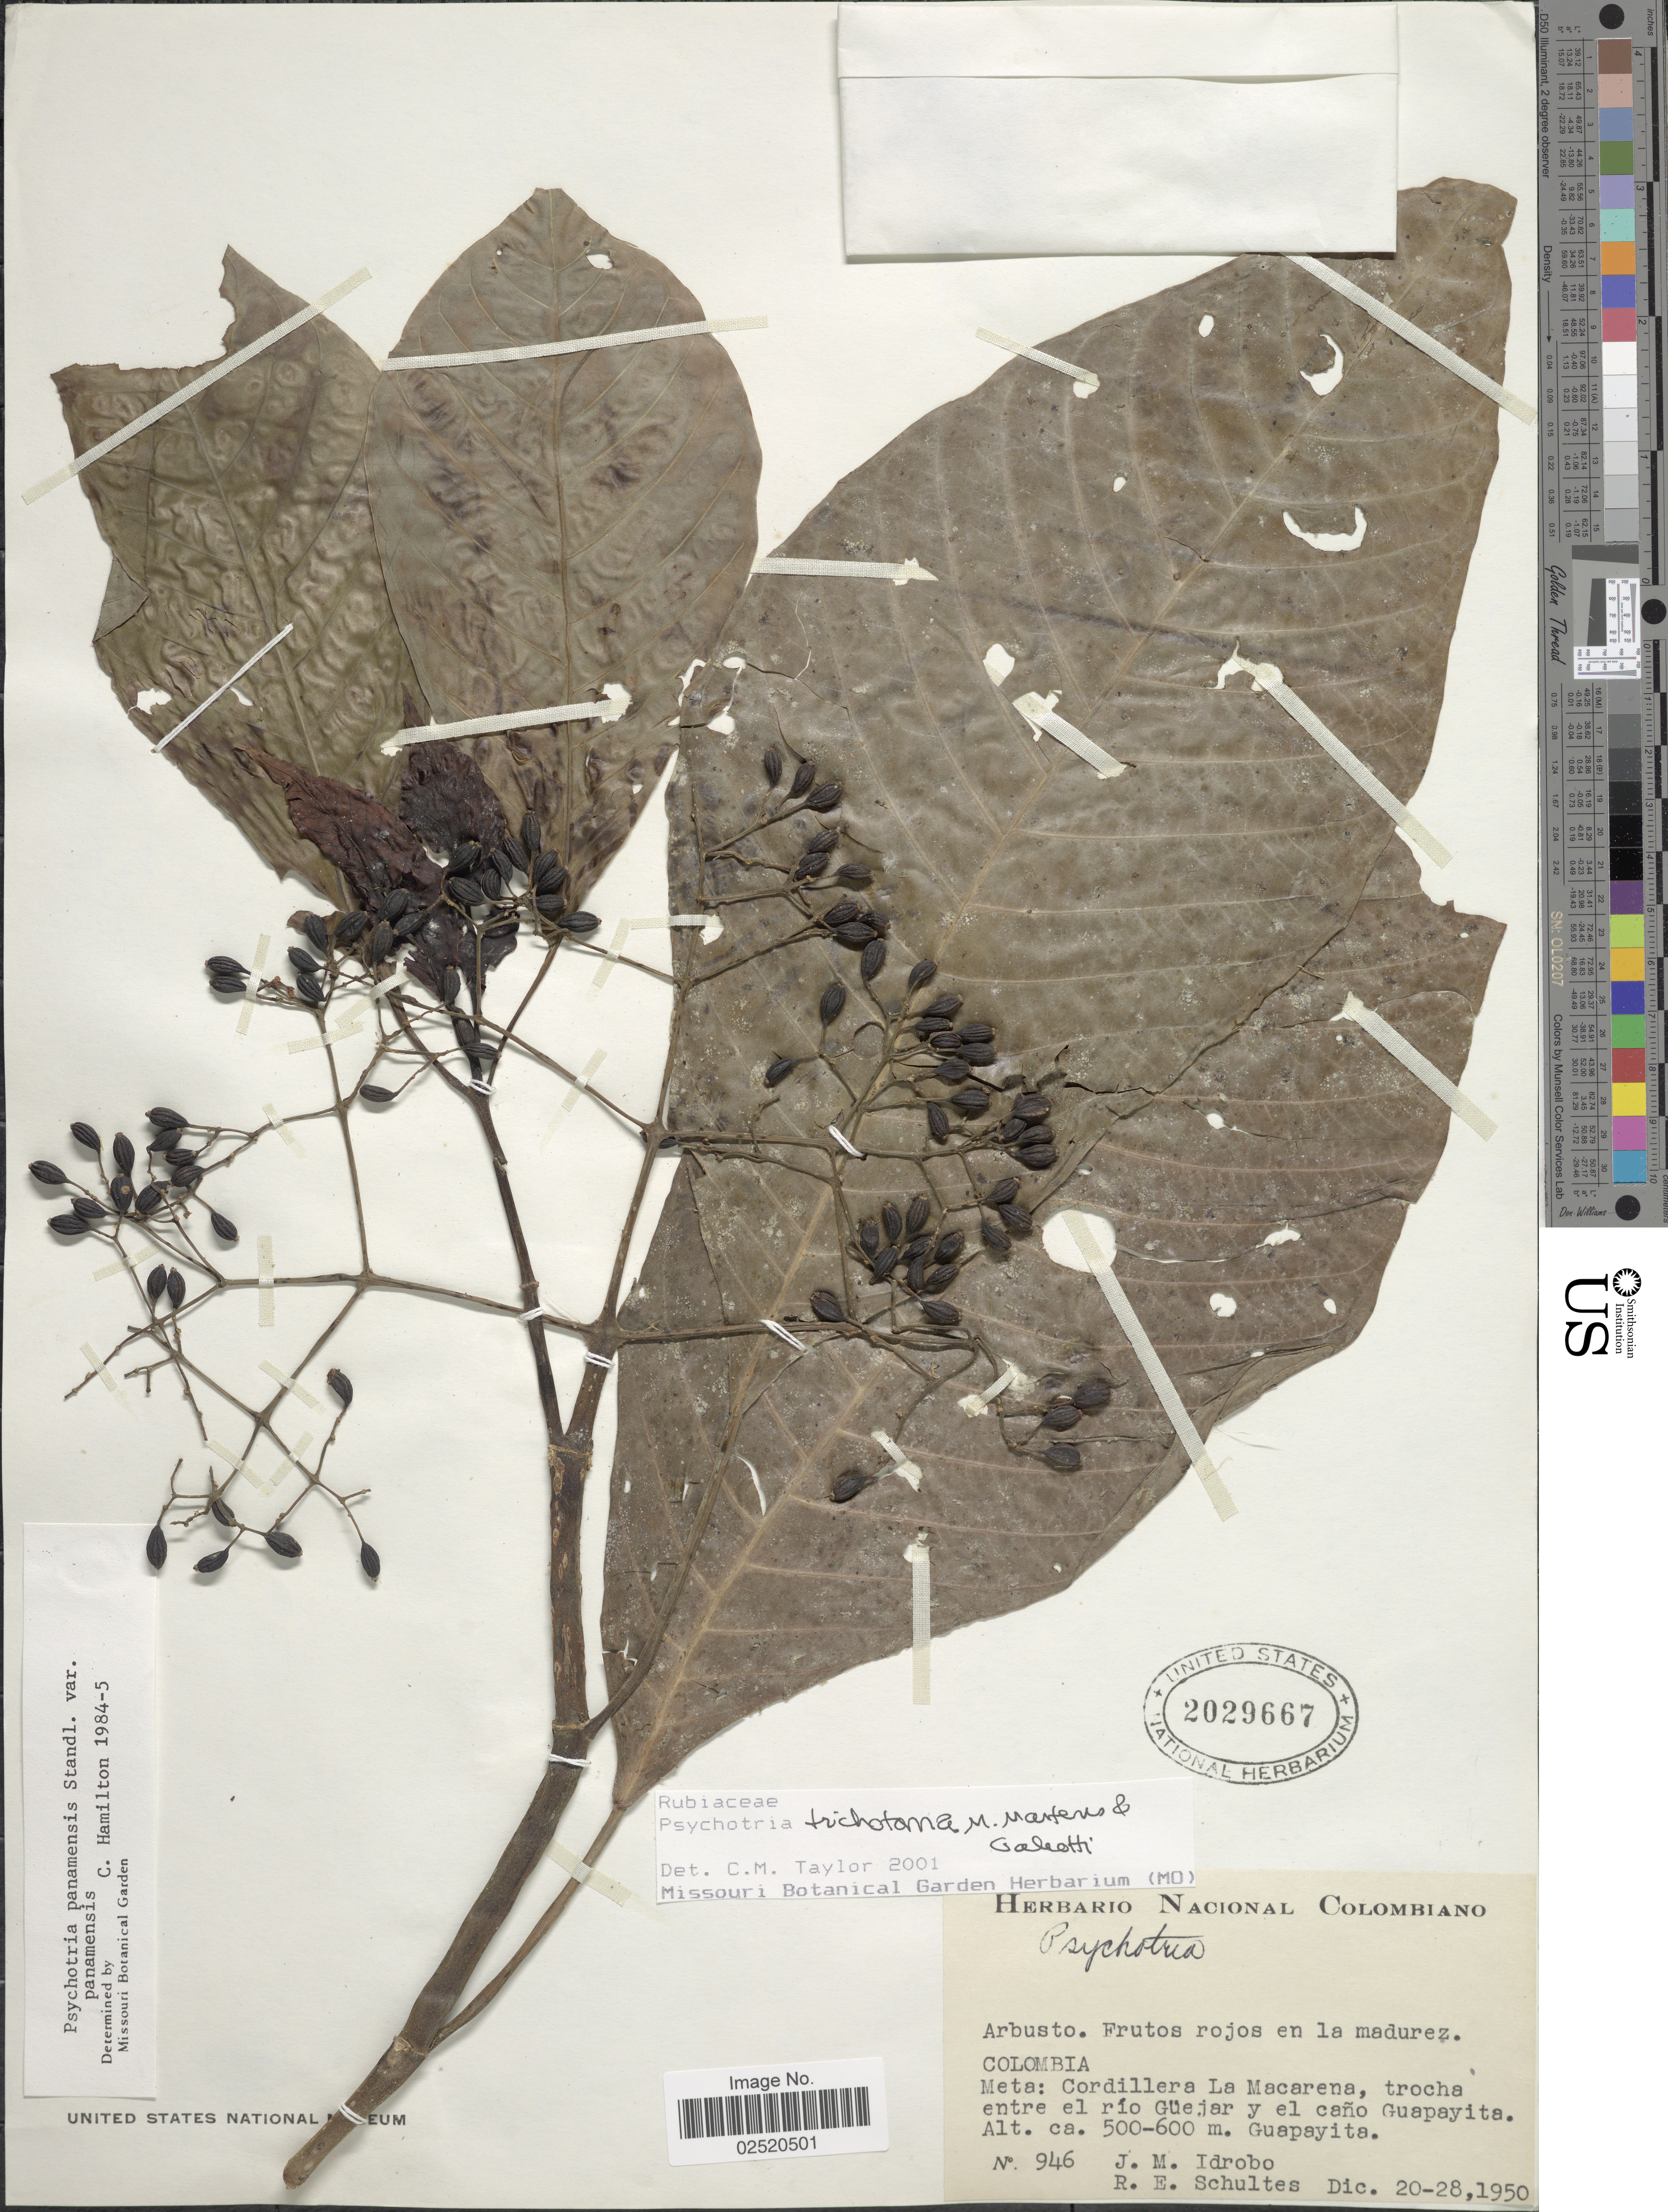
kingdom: Plantae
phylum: Tracheophyta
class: Magnoliopsida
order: Gentianales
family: Rubiaceae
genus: Psychotria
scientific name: Psychotria trichotoma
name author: M. Martens & Galeotti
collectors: J. M. Idrobo & R. E. Schultes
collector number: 946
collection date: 1950-12-20/1950-12-28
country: Colombia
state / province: Meta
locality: Cordillera La Macarena, trocha entre el río Güejar y el caño Guapayita. Guapayita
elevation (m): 500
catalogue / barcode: US 2029667